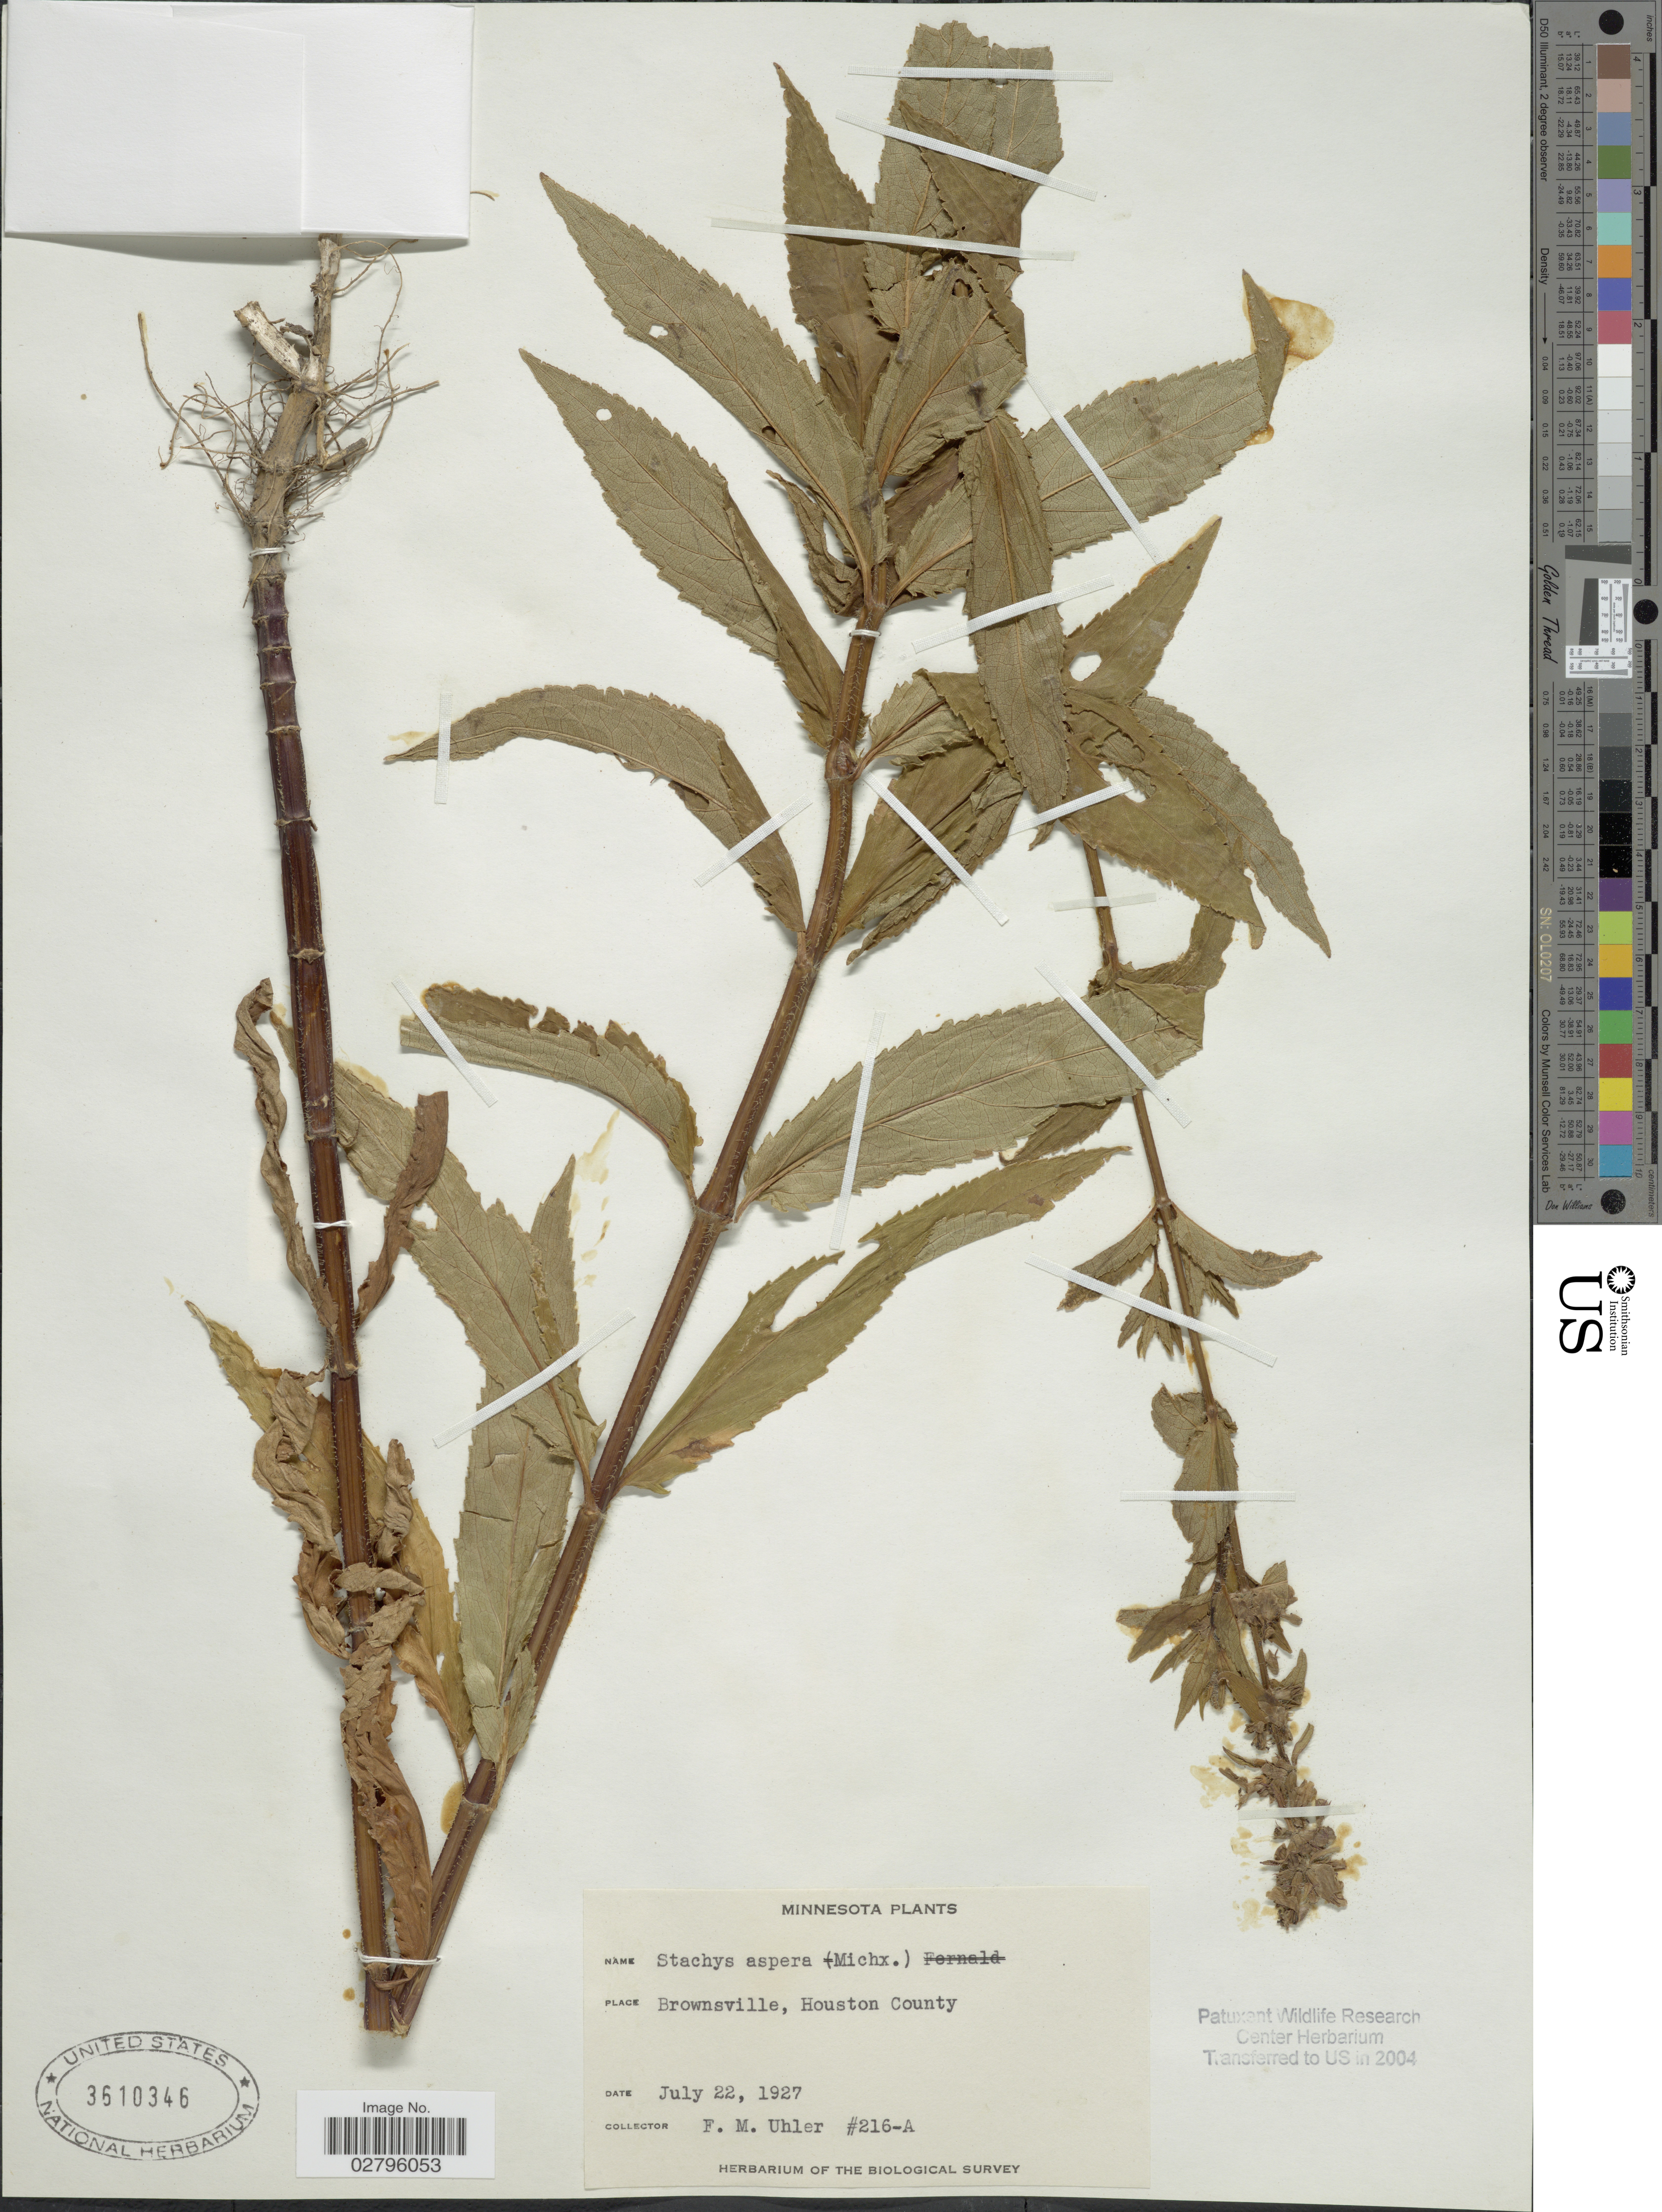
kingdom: Plantae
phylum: Tracheophyta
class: Magnoliopsida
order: Lamiales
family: Lamiaceae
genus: Stachys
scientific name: Stachys aspera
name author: Michx.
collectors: F. M. Uhler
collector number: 216-A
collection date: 1927-07-22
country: United States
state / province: Minnesota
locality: Brownsville, Houston County.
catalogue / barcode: US 3610346